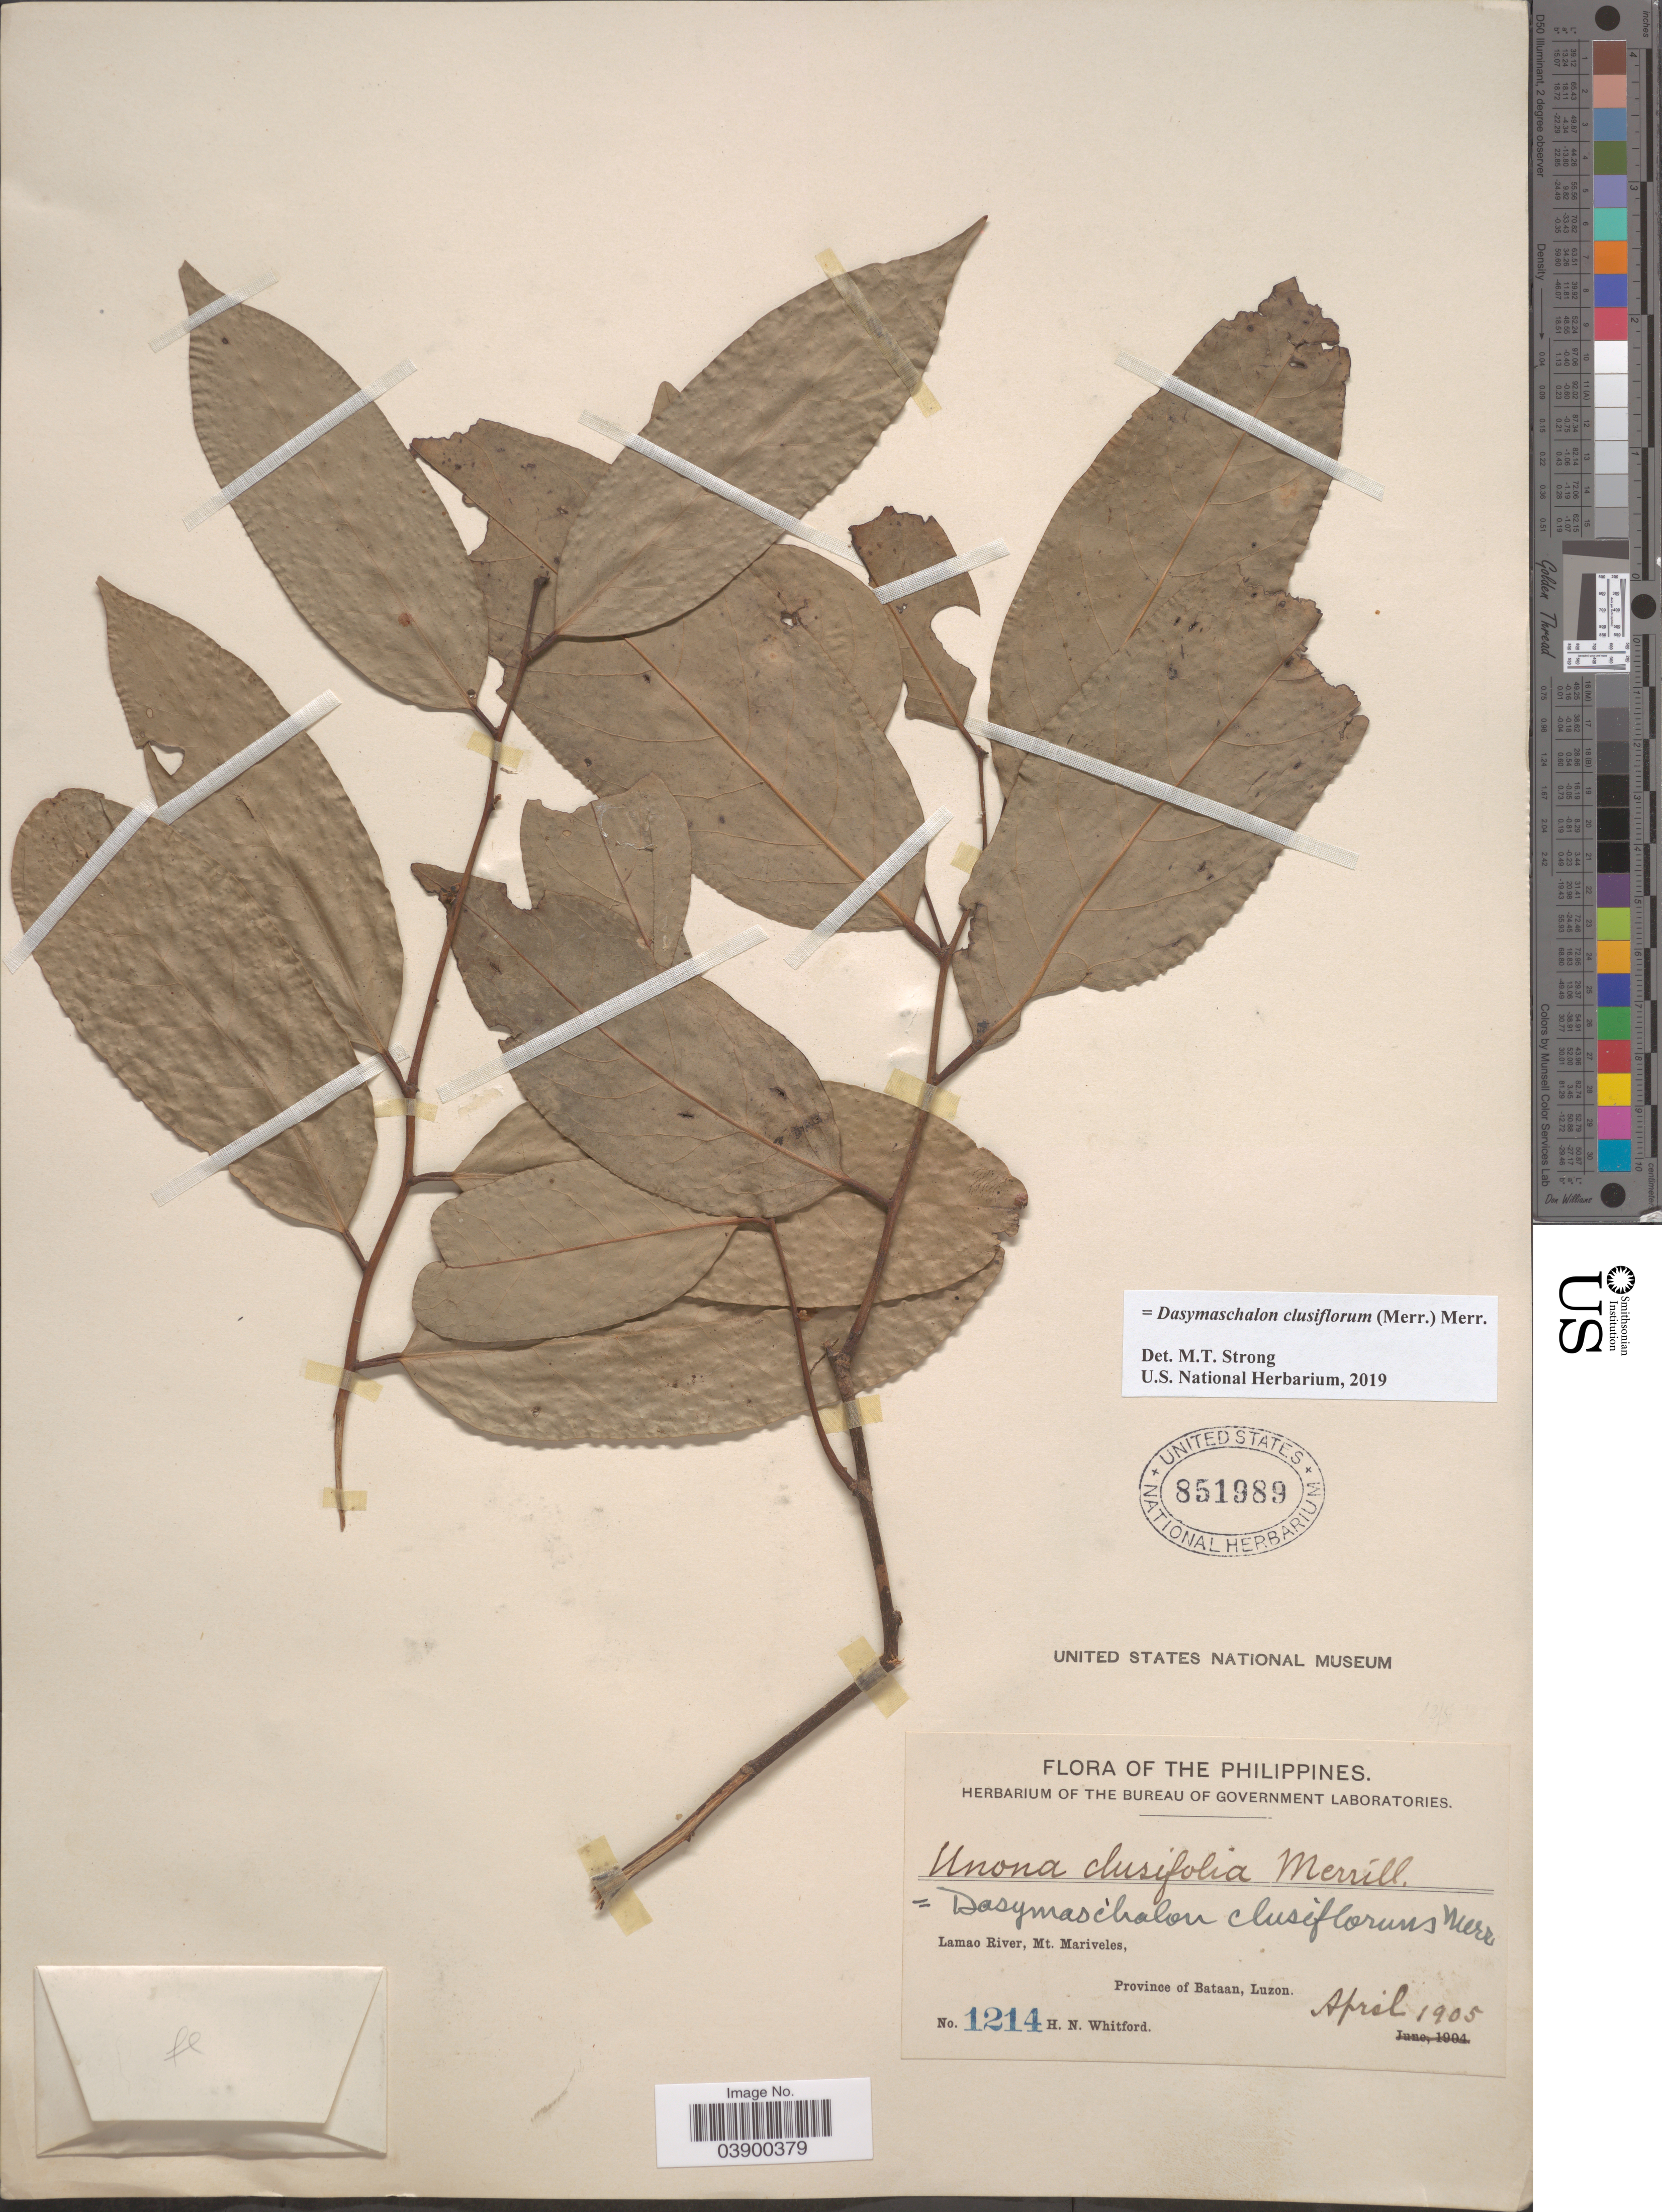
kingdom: Plantae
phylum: Tracheophyta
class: Magnoliopsida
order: Magnoliales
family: Annonaceae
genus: Dasymaschalon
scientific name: Dasymaschalon clusiflorum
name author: (Merr.) Merr.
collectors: H. N. Whitford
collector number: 1214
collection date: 1905-04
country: Philippines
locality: Lamao River, Mt. Mariveles, Province of Bataan, Luzon.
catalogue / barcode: US 851989